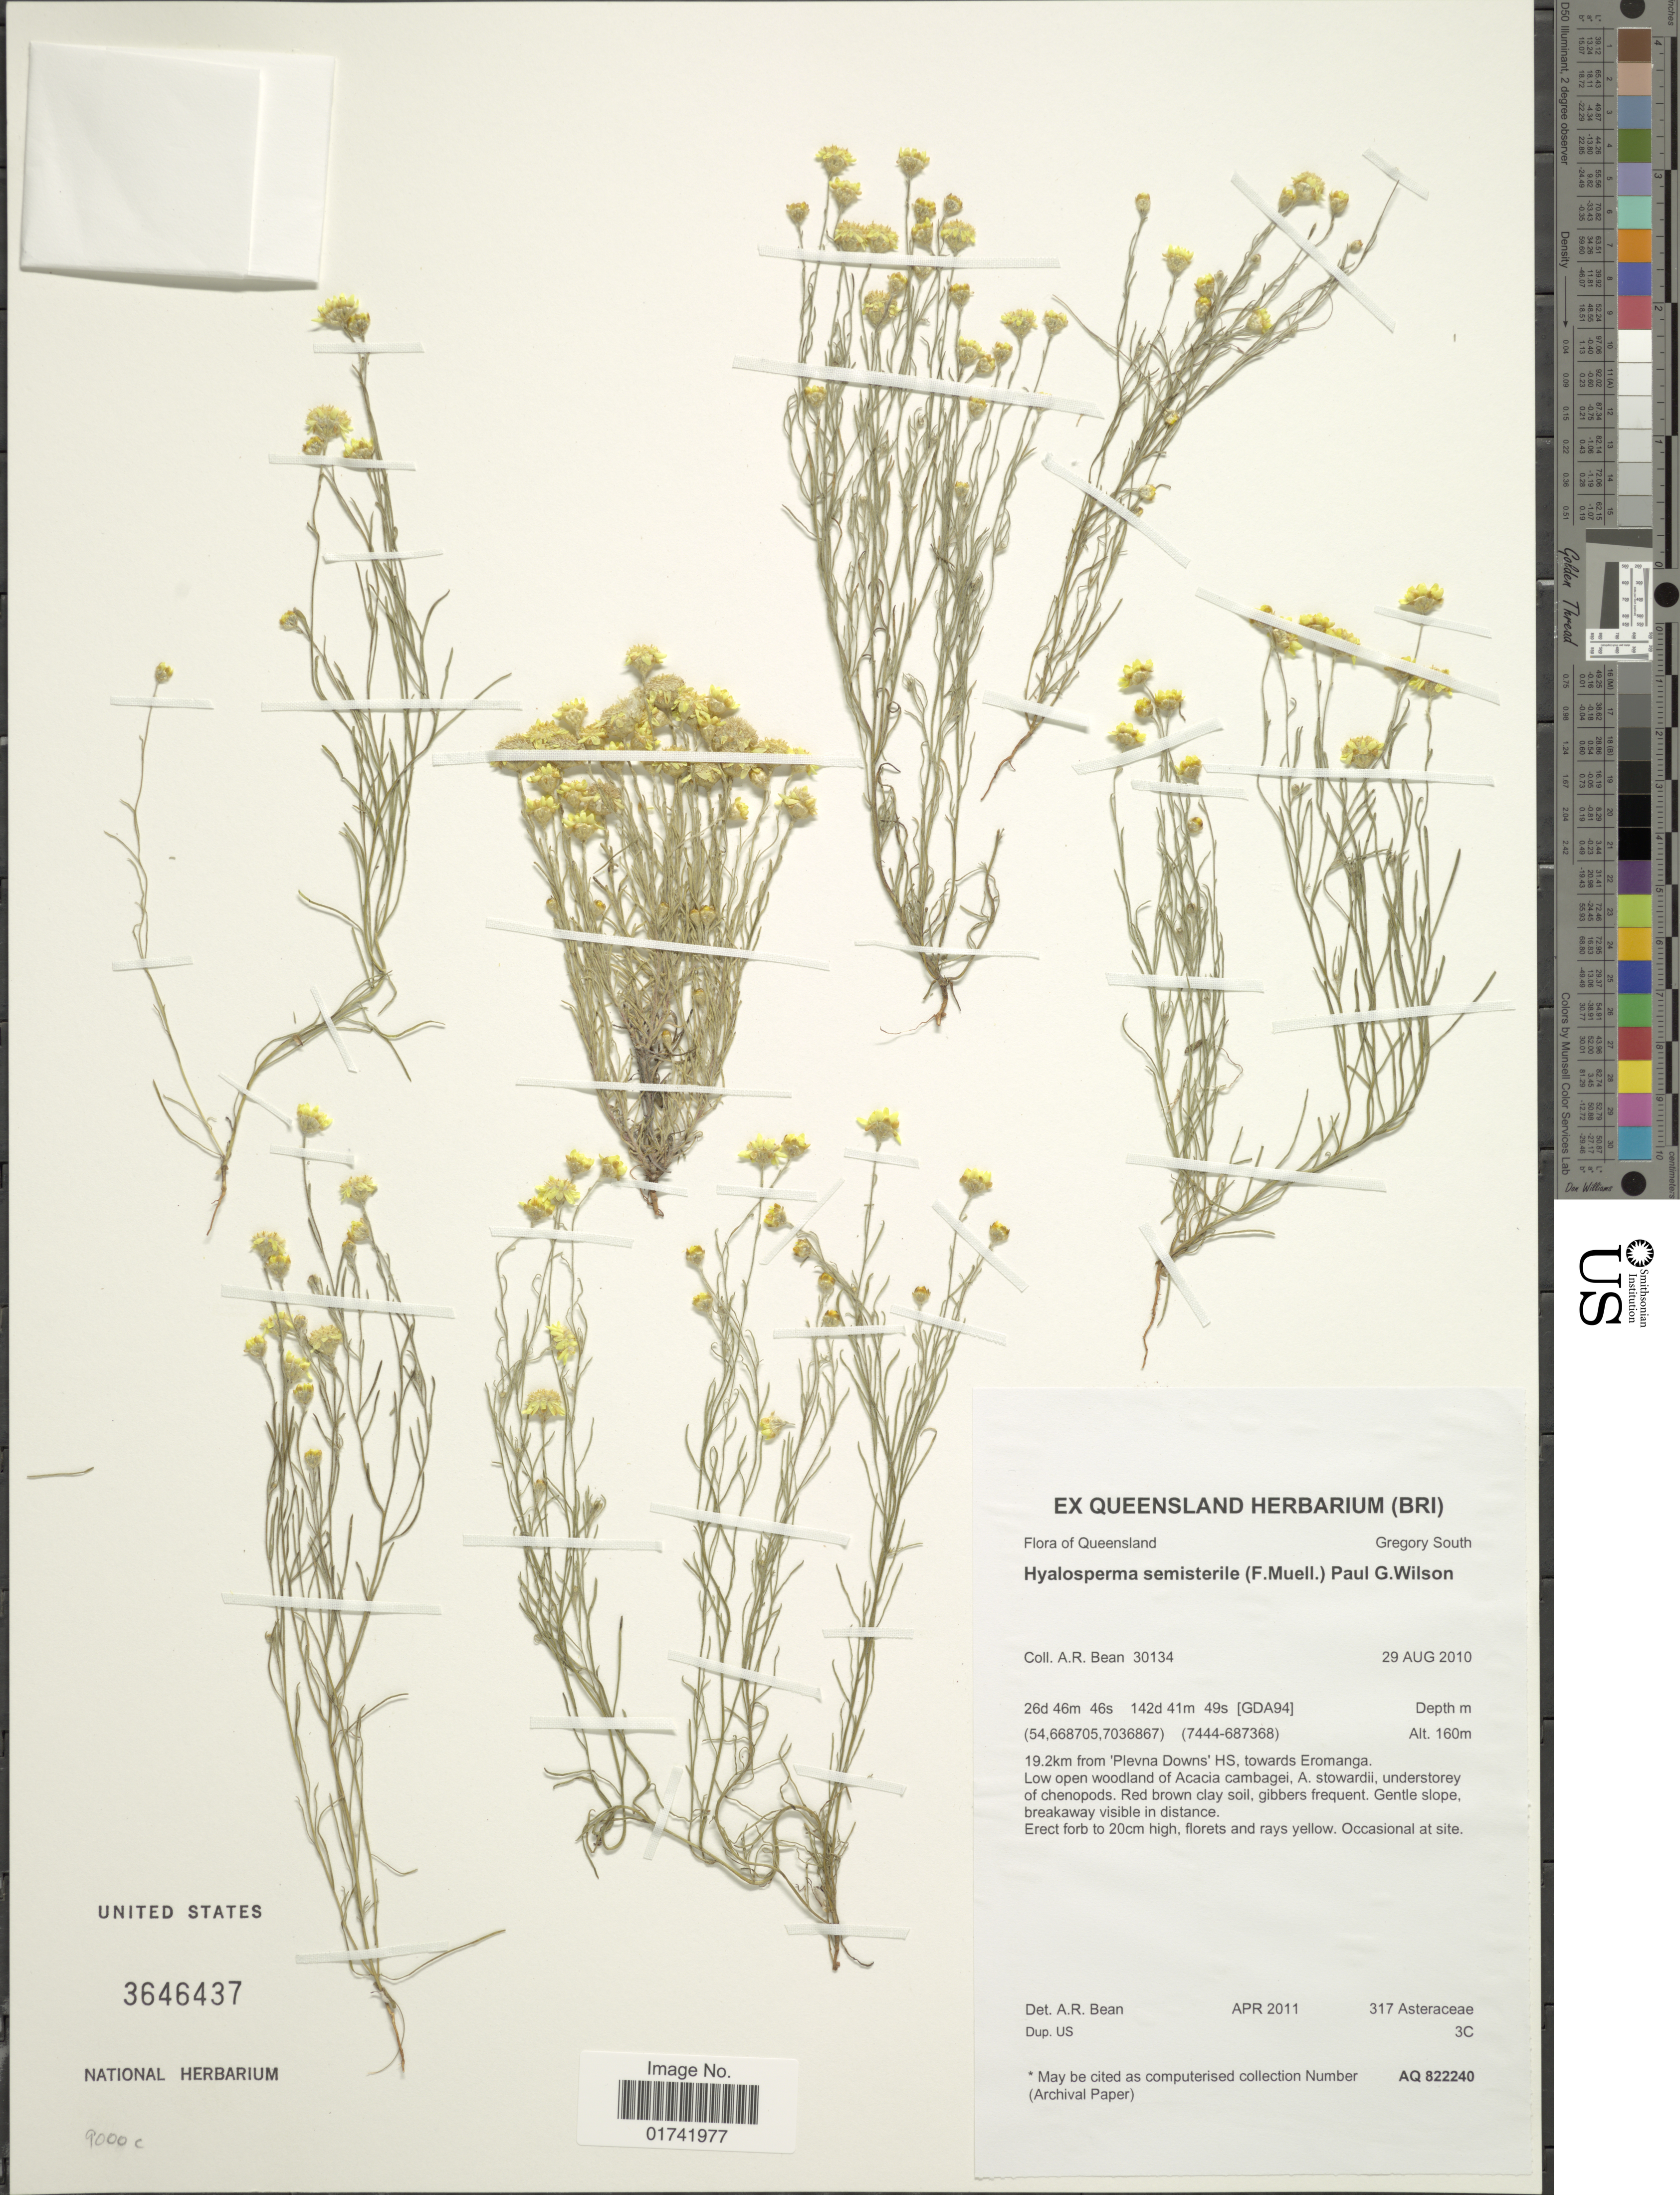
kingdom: Plantae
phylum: Tracheophyta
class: Magnoliopsida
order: Asterales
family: Asteraceae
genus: Hyalosperma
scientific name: Hyalosperma semisterile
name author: (F. Muell.) Paul G. Wilson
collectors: A. R. Bean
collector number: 30134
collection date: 2010-08-29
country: Australia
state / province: Queensland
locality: Gregory South. 19.2km from 'Plevna Downs'HS, towards Eromanga.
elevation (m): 160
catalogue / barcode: US 3646437